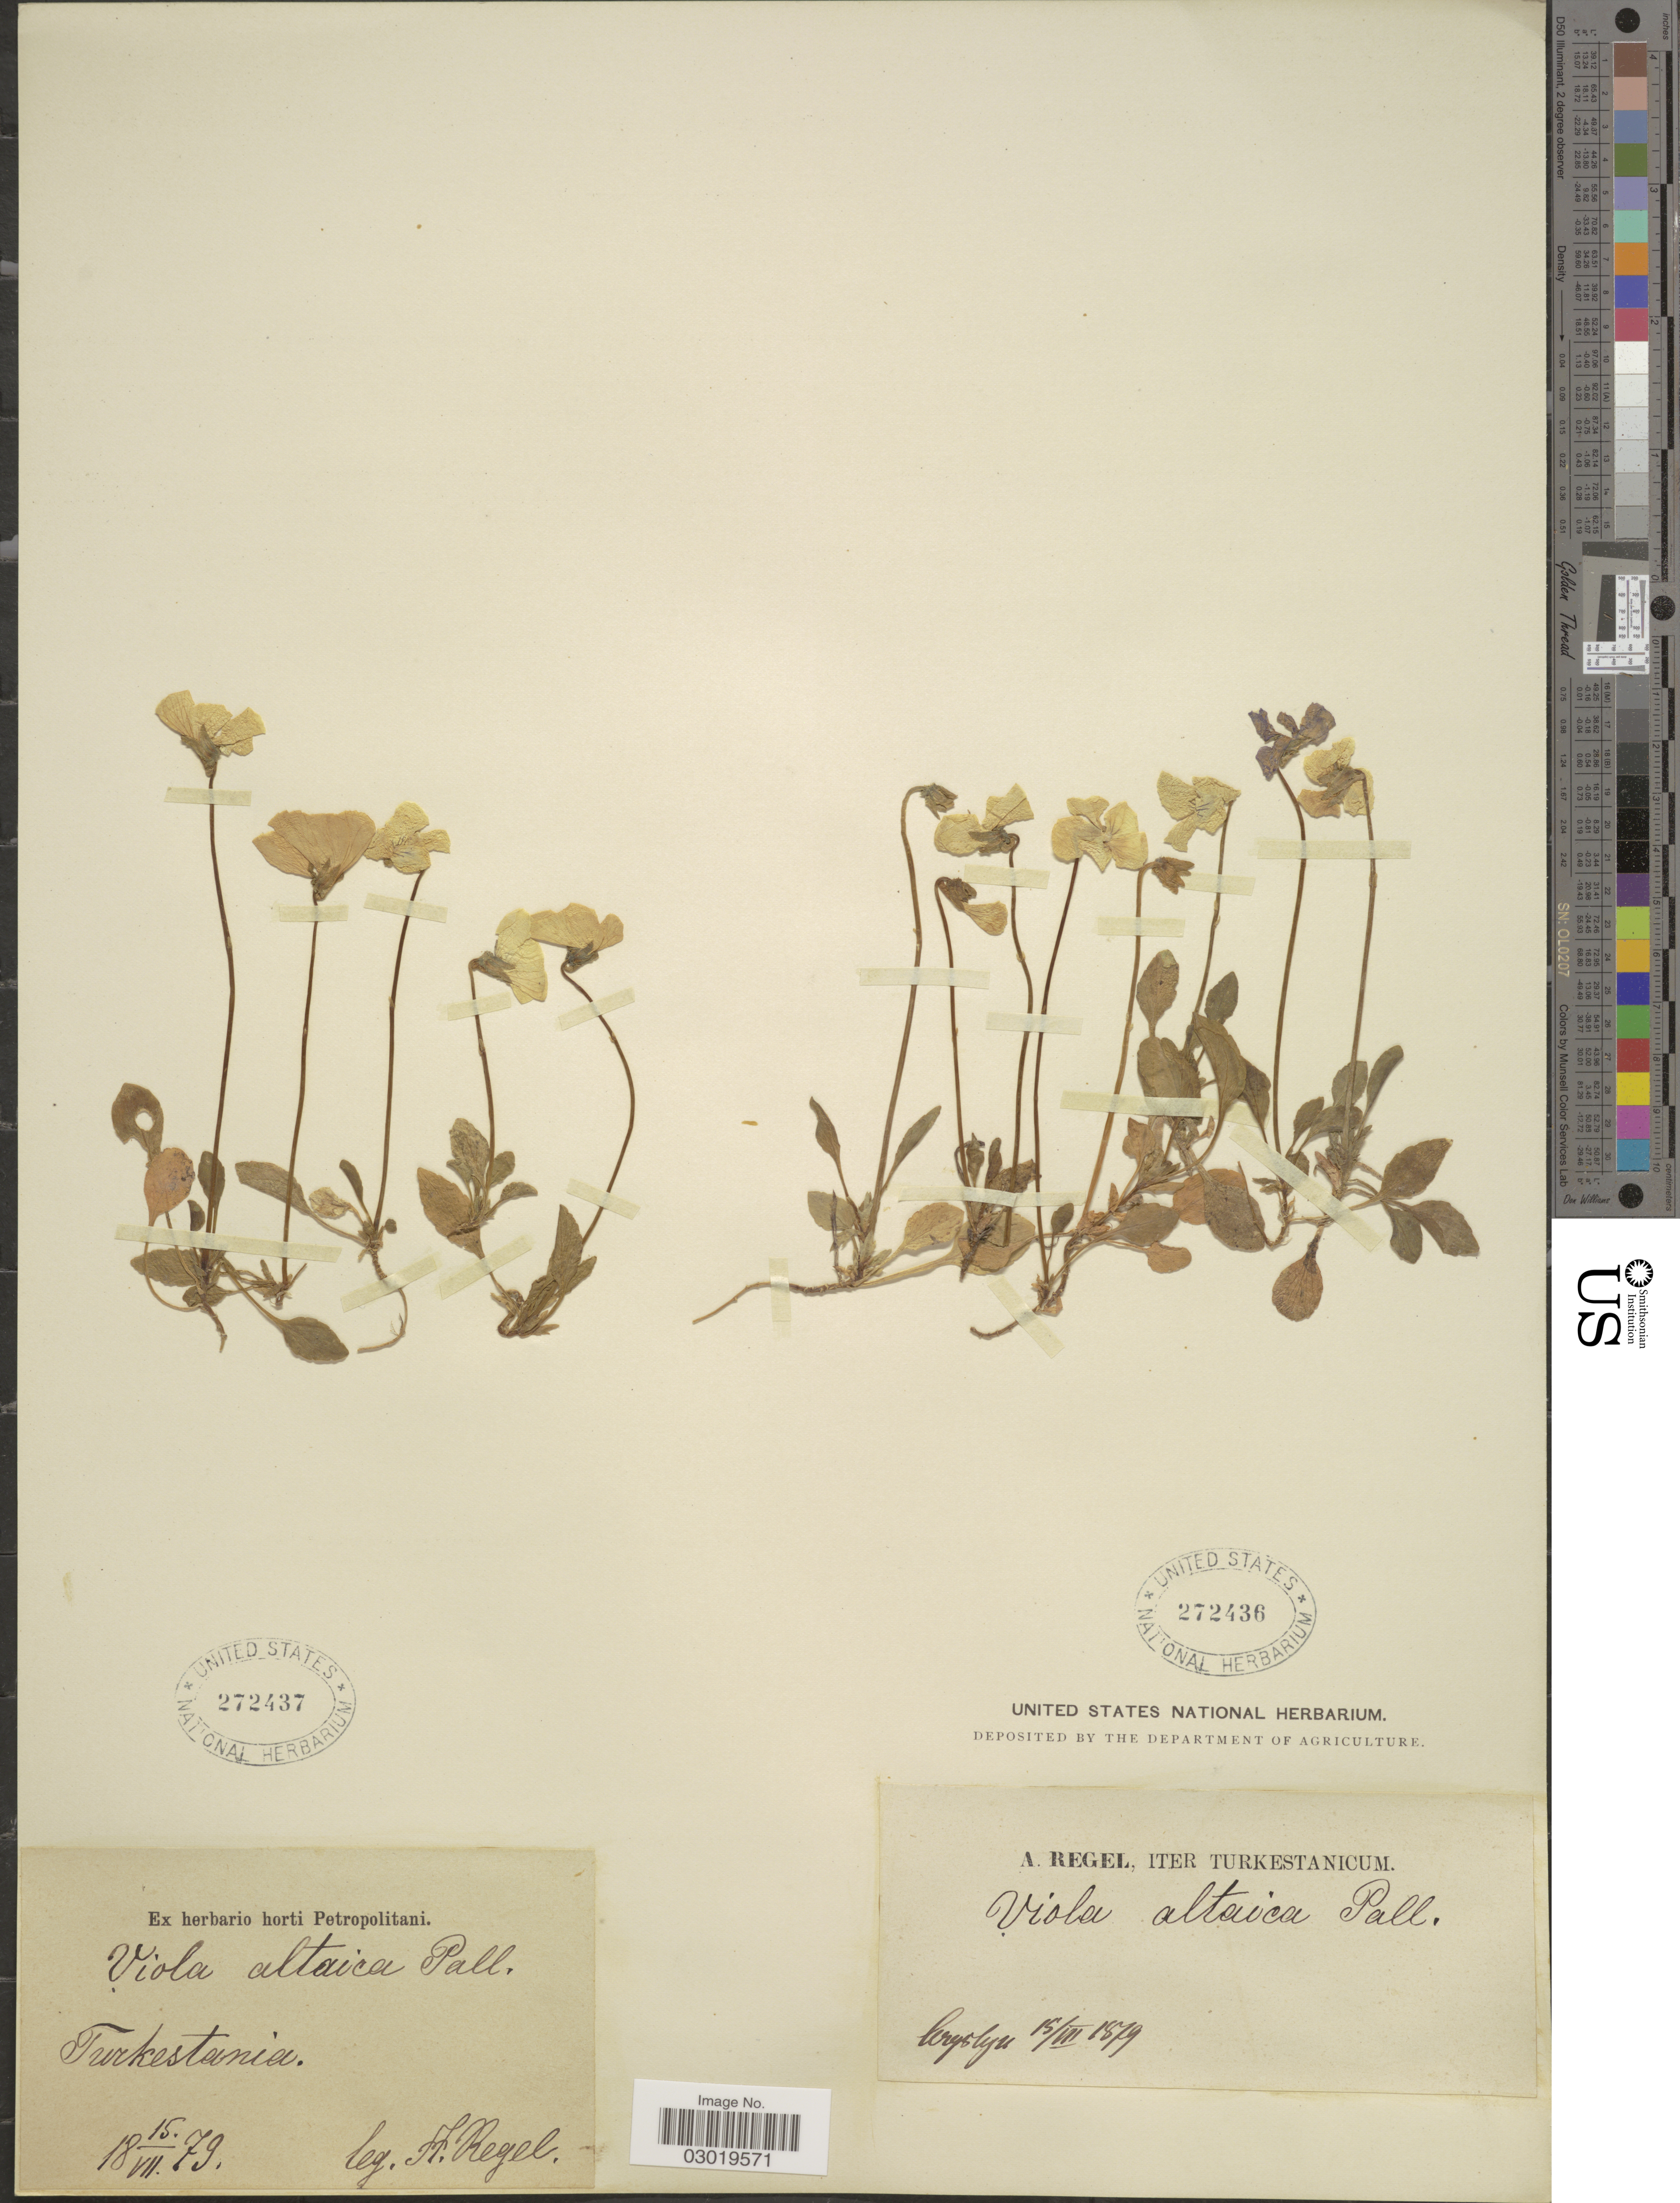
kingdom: Plantae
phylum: Tracheophyta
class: Magnoliopsida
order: Malpighiales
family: Violaceae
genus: Viola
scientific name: Viola altaica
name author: Ker Gawl.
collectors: A. Regel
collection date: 1879-03-15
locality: Iter Turkestanicum, Arystyn [interpreted]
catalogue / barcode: US 272436